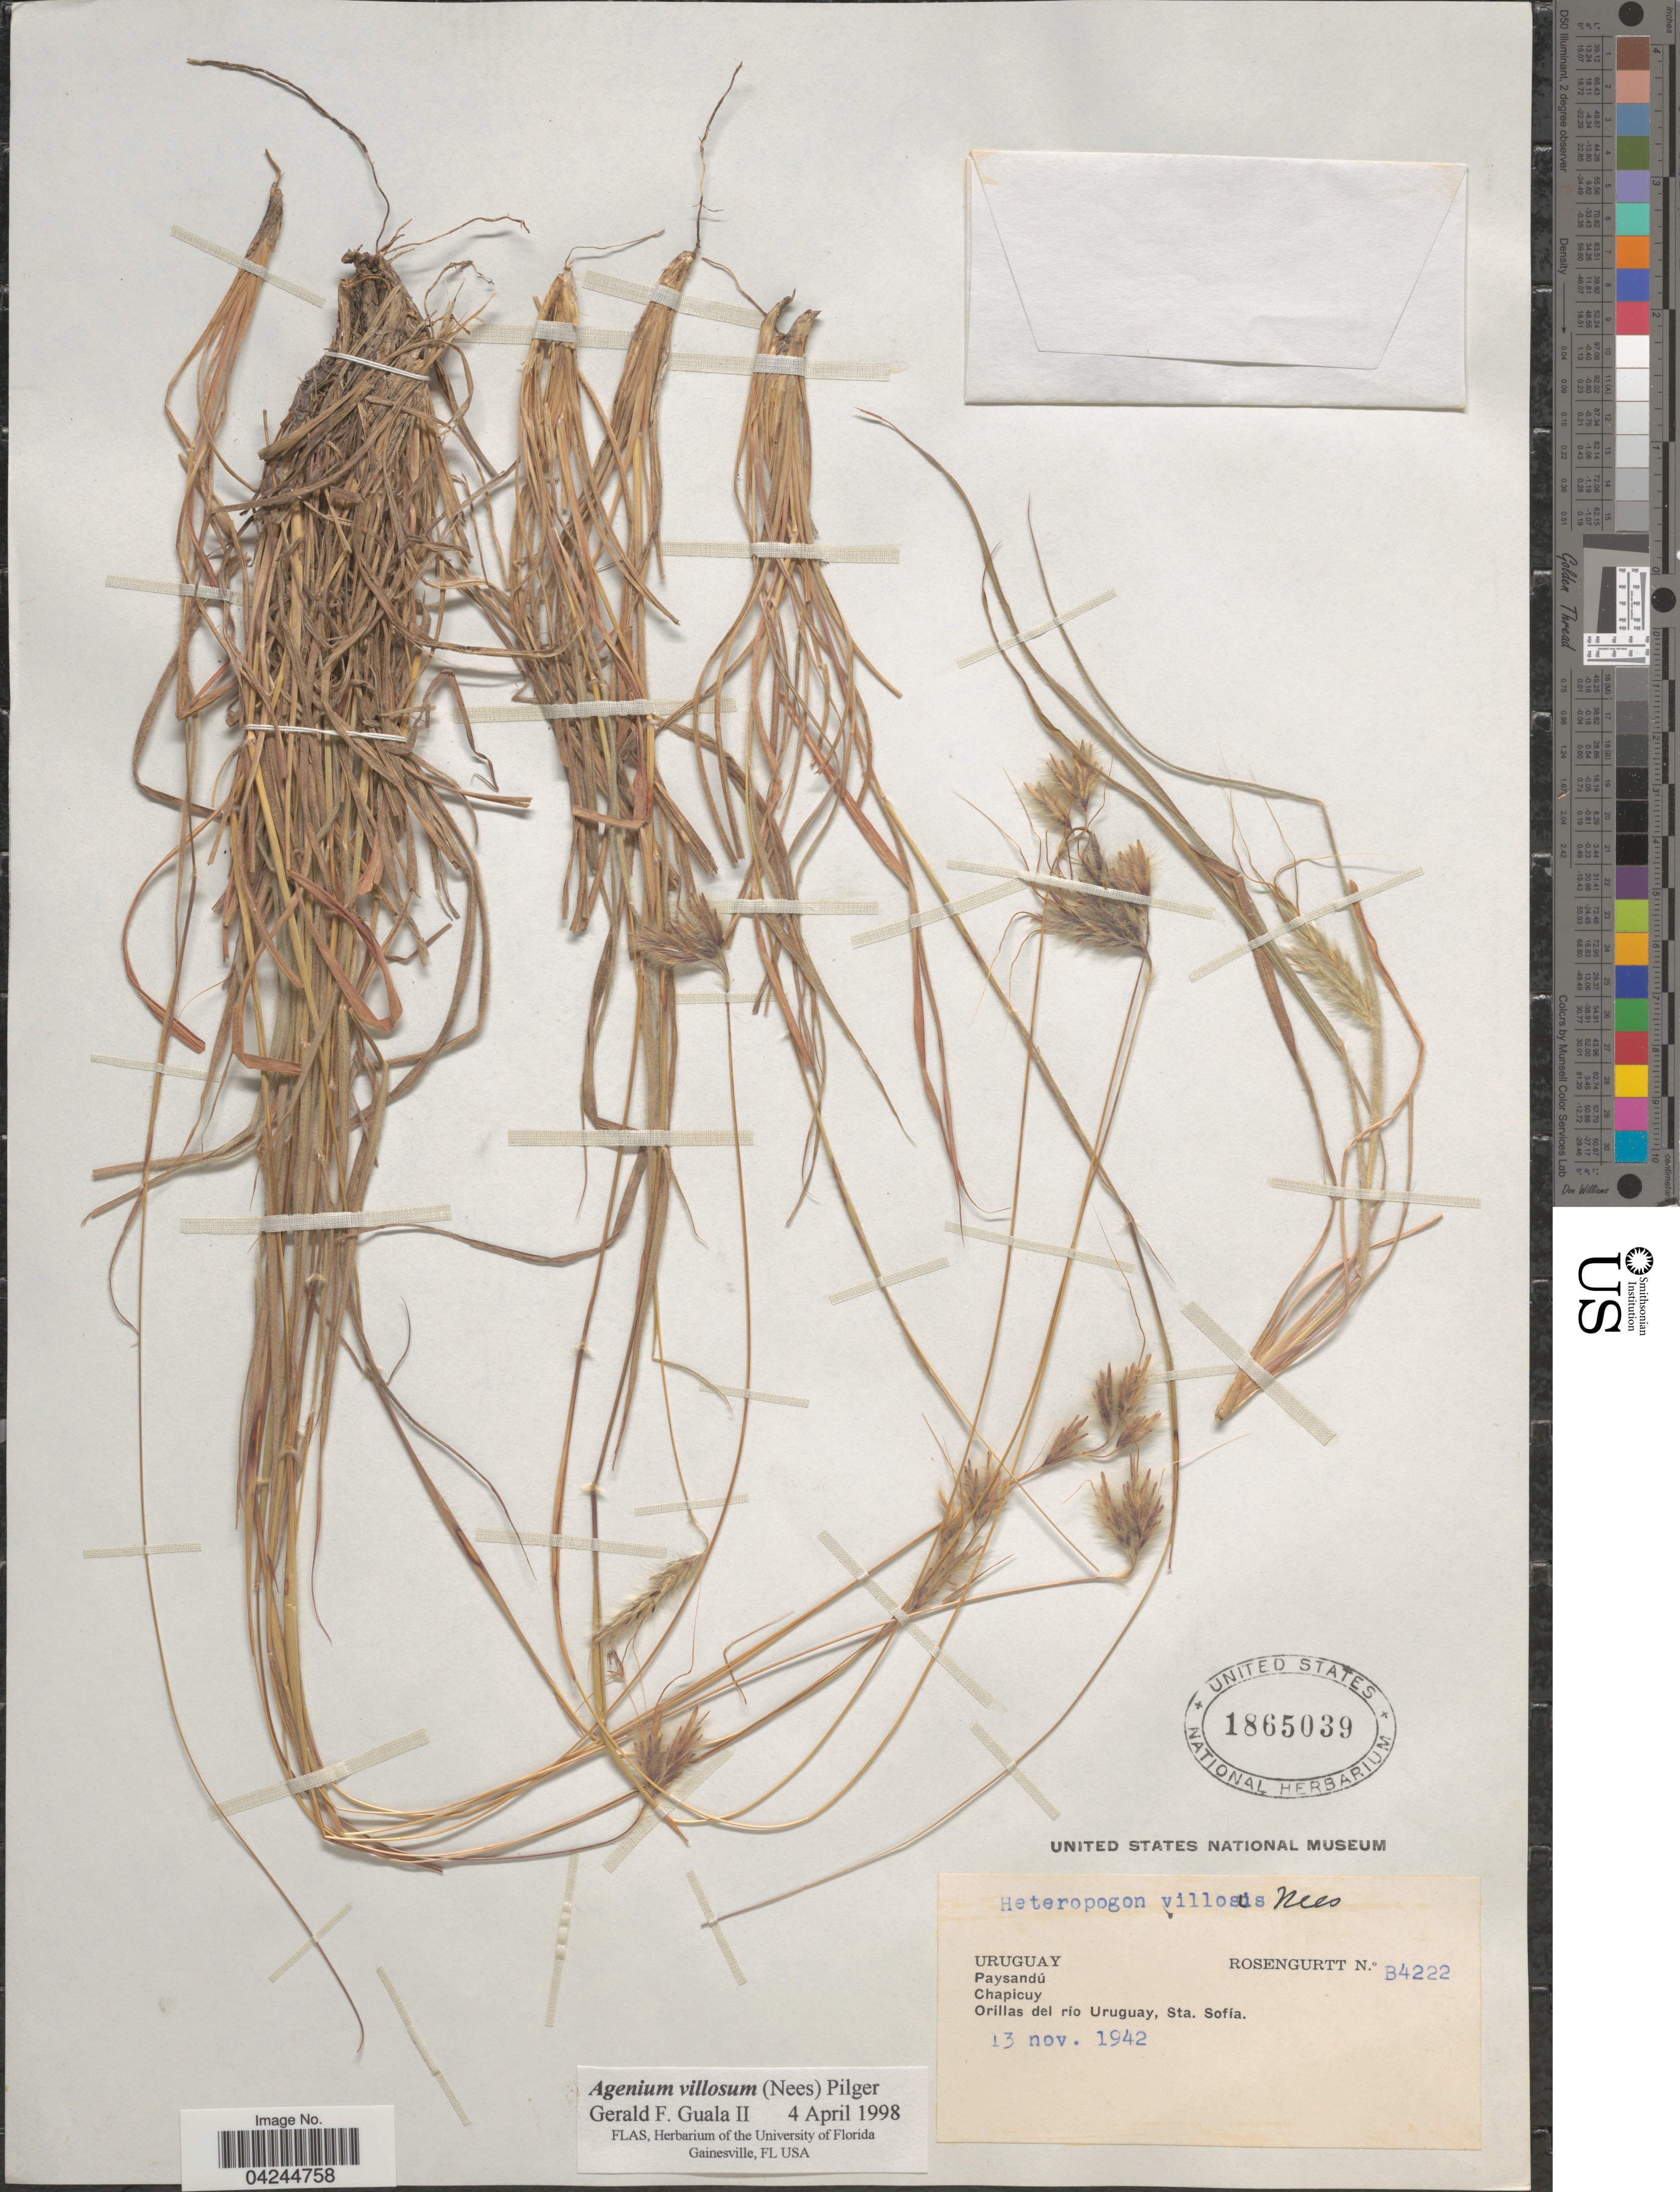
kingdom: Plantae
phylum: Tracheophyta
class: Liliopsida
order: Poales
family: Poaceae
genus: Agenium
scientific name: Agenium villosum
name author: (Nees) Pilg.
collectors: Rosengurtt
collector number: B4222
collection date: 1942-11-13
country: Uruguay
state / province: Paysandu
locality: Chapicuy. Orillas del río Uruguay, Sta. Sofía.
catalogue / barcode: US 1865039